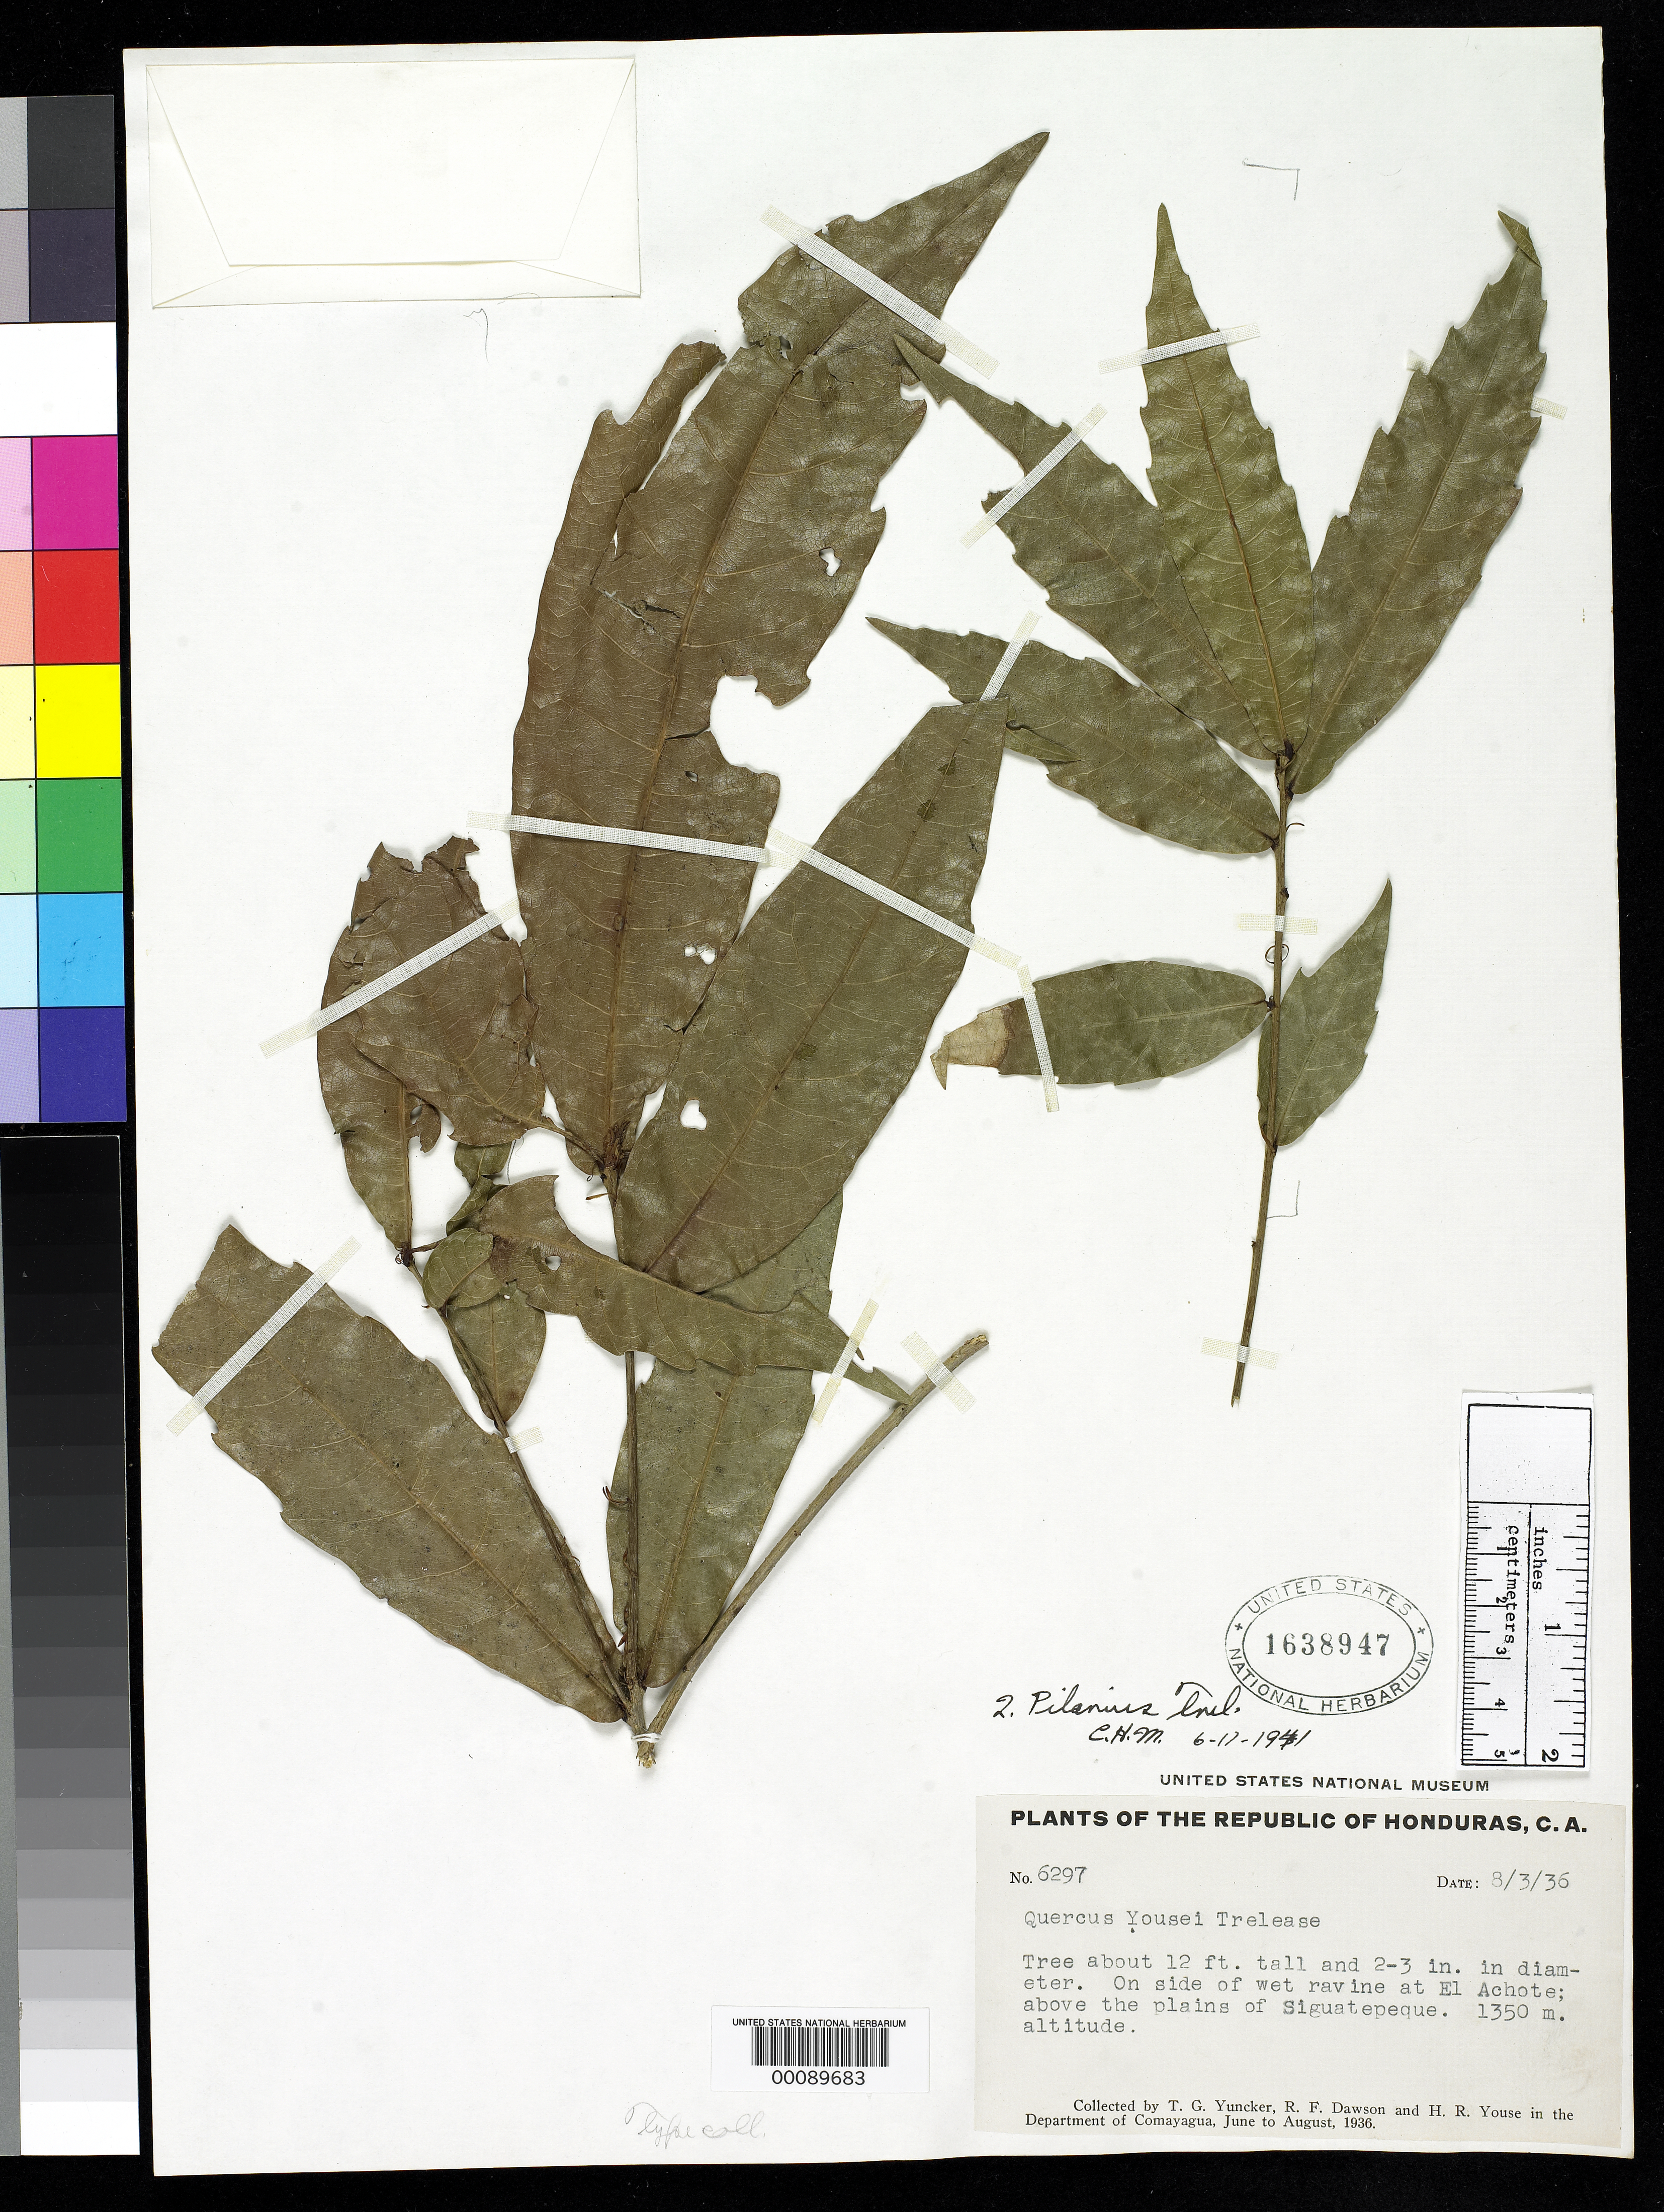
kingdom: Plantae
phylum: Tracheophyta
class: Magnoliopsida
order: Fagales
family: Fagaceae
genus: Quercus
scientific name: Quercus yousei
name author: Trel. in Yunck.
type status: Isotype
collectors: T. G. Yuncker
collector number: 6297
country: Honduras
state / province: Comayagua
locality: El Achote, above Siguatepeque.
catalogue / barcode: US 1638947